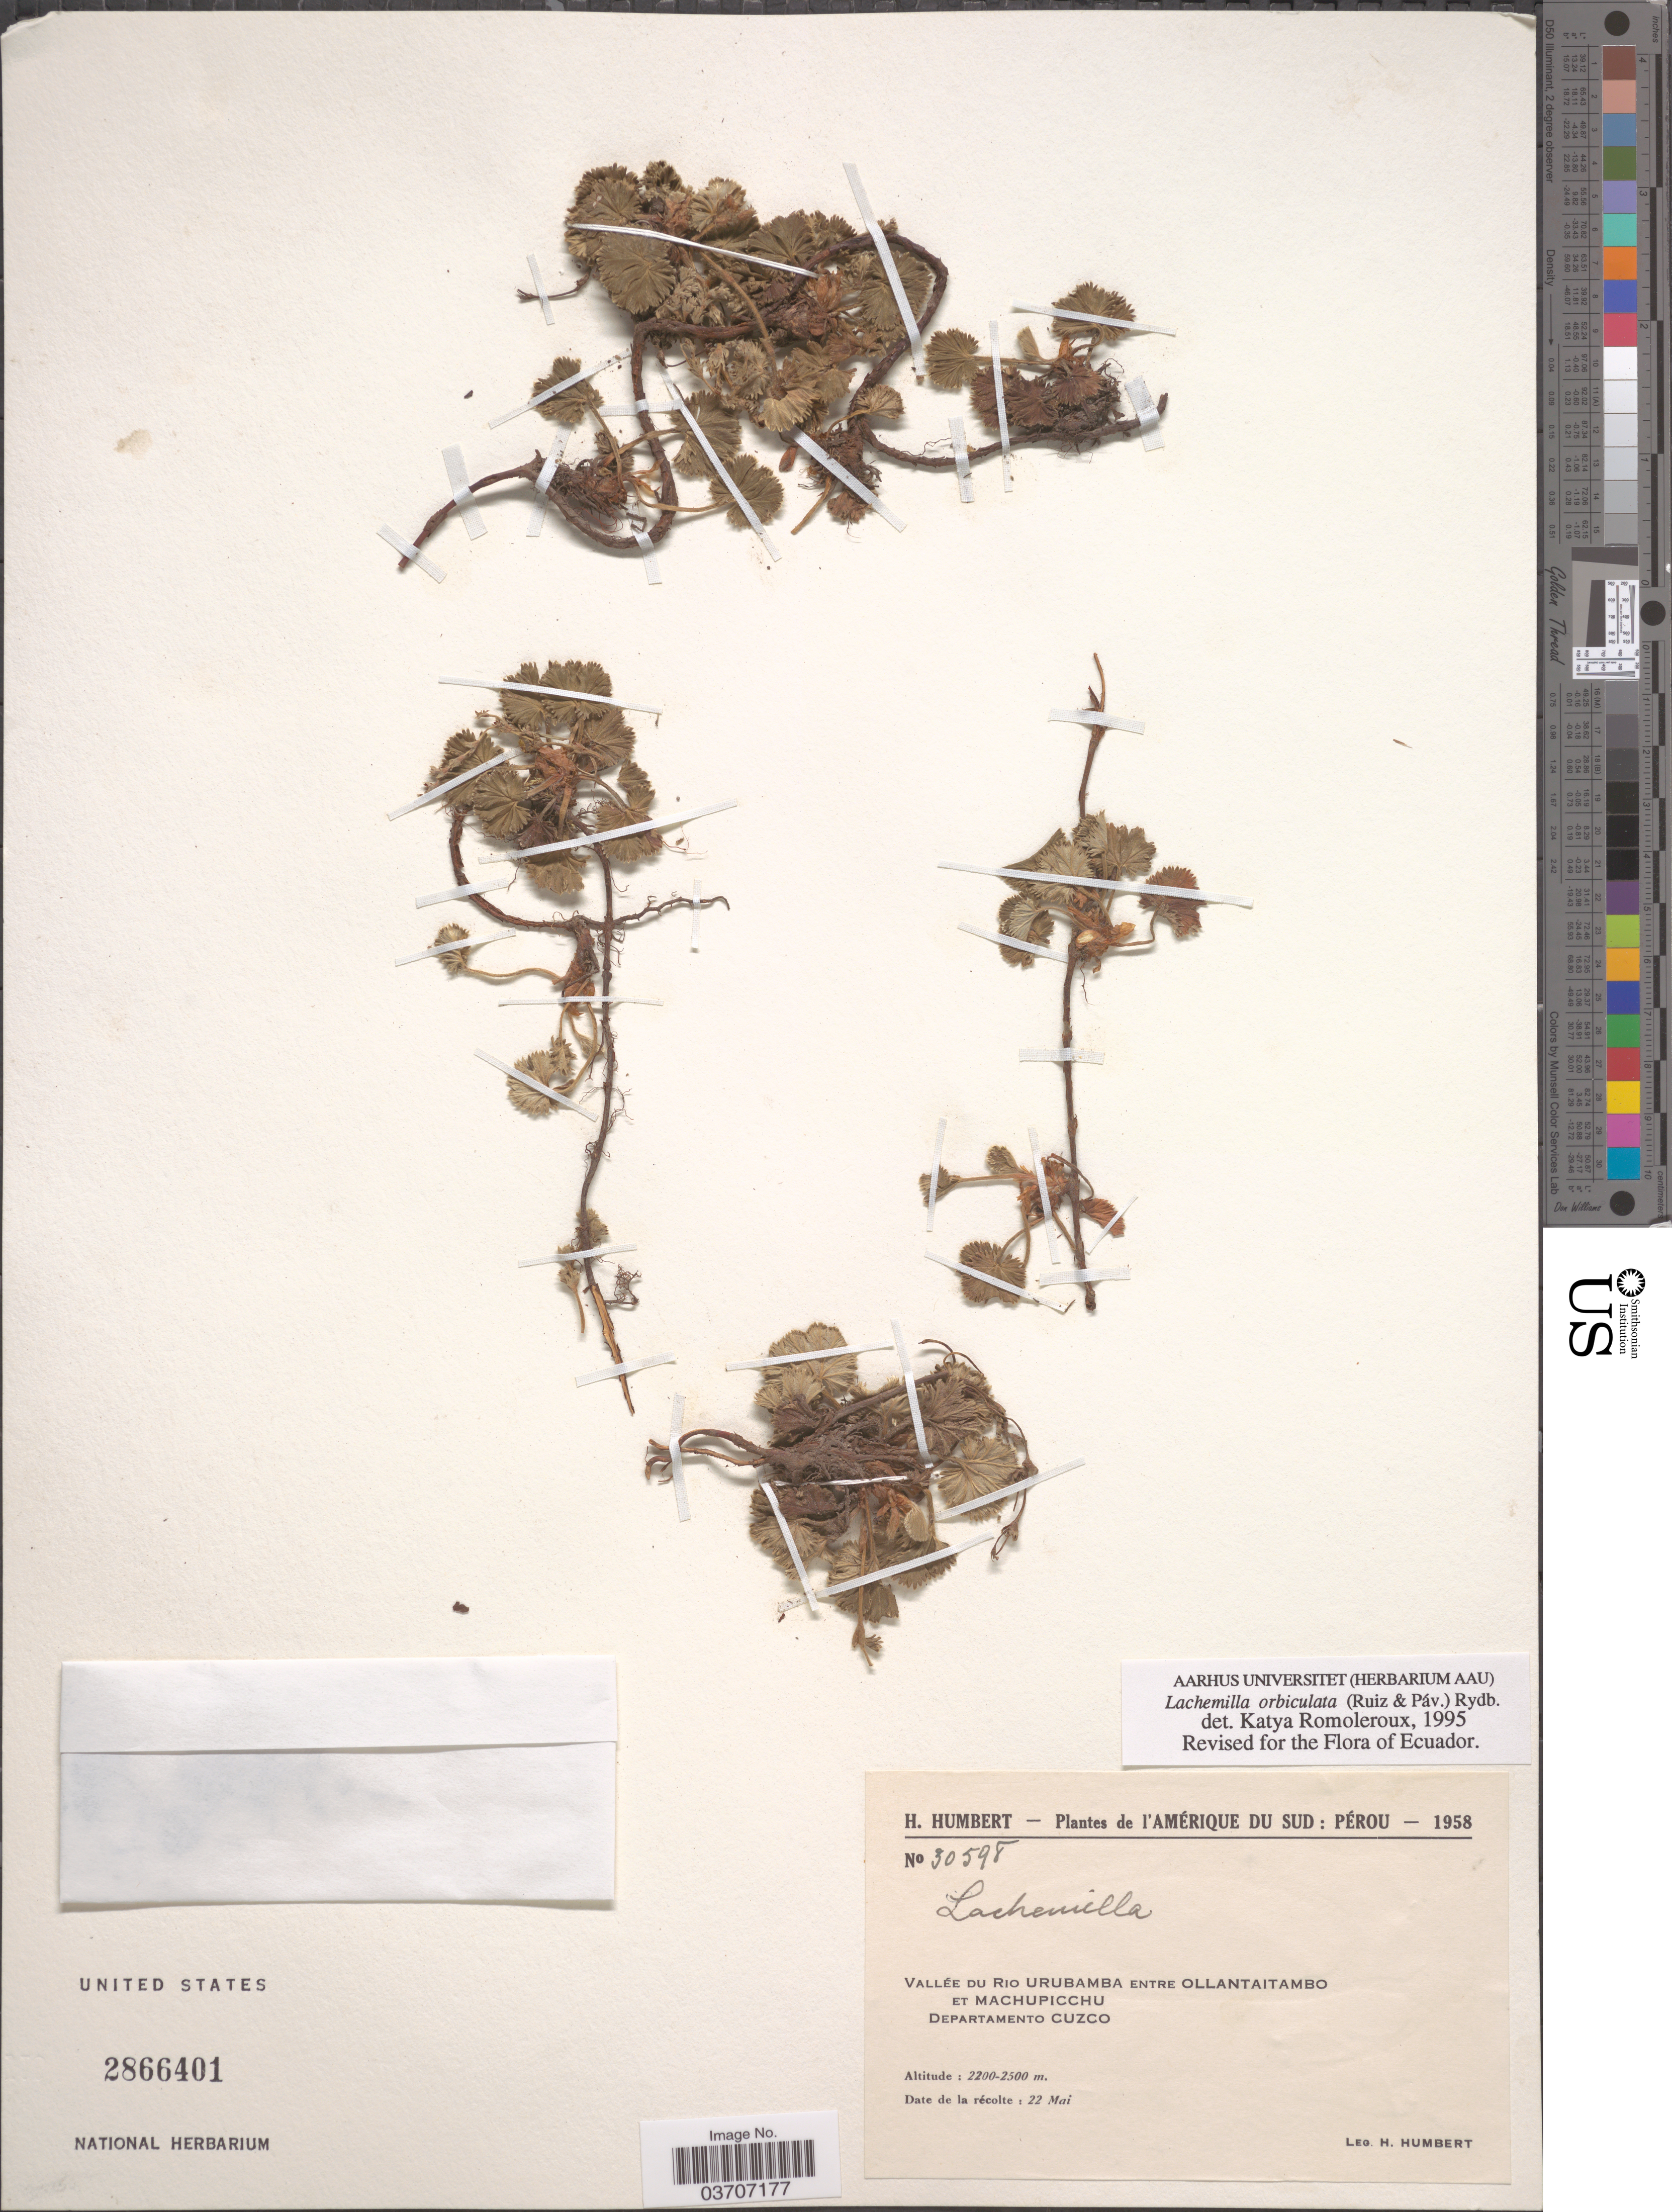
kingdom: Plantae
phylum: Tracheophyta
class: Magnoliopsida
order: Rosales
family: Rosaceae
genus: Lachemilla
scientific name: Lachemilla orbiculata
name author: (Ruiz & Pav.) Rydb.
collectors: H. Humbert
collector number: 30598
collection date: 1958-05-22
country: Peru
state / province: Cusco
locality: Amérique du Sud. Vallée du Rio Urubamba entre Ollantaitambo et Machupicchu. Departamento Cuzco.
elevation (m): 2200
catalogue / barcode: US 2866401